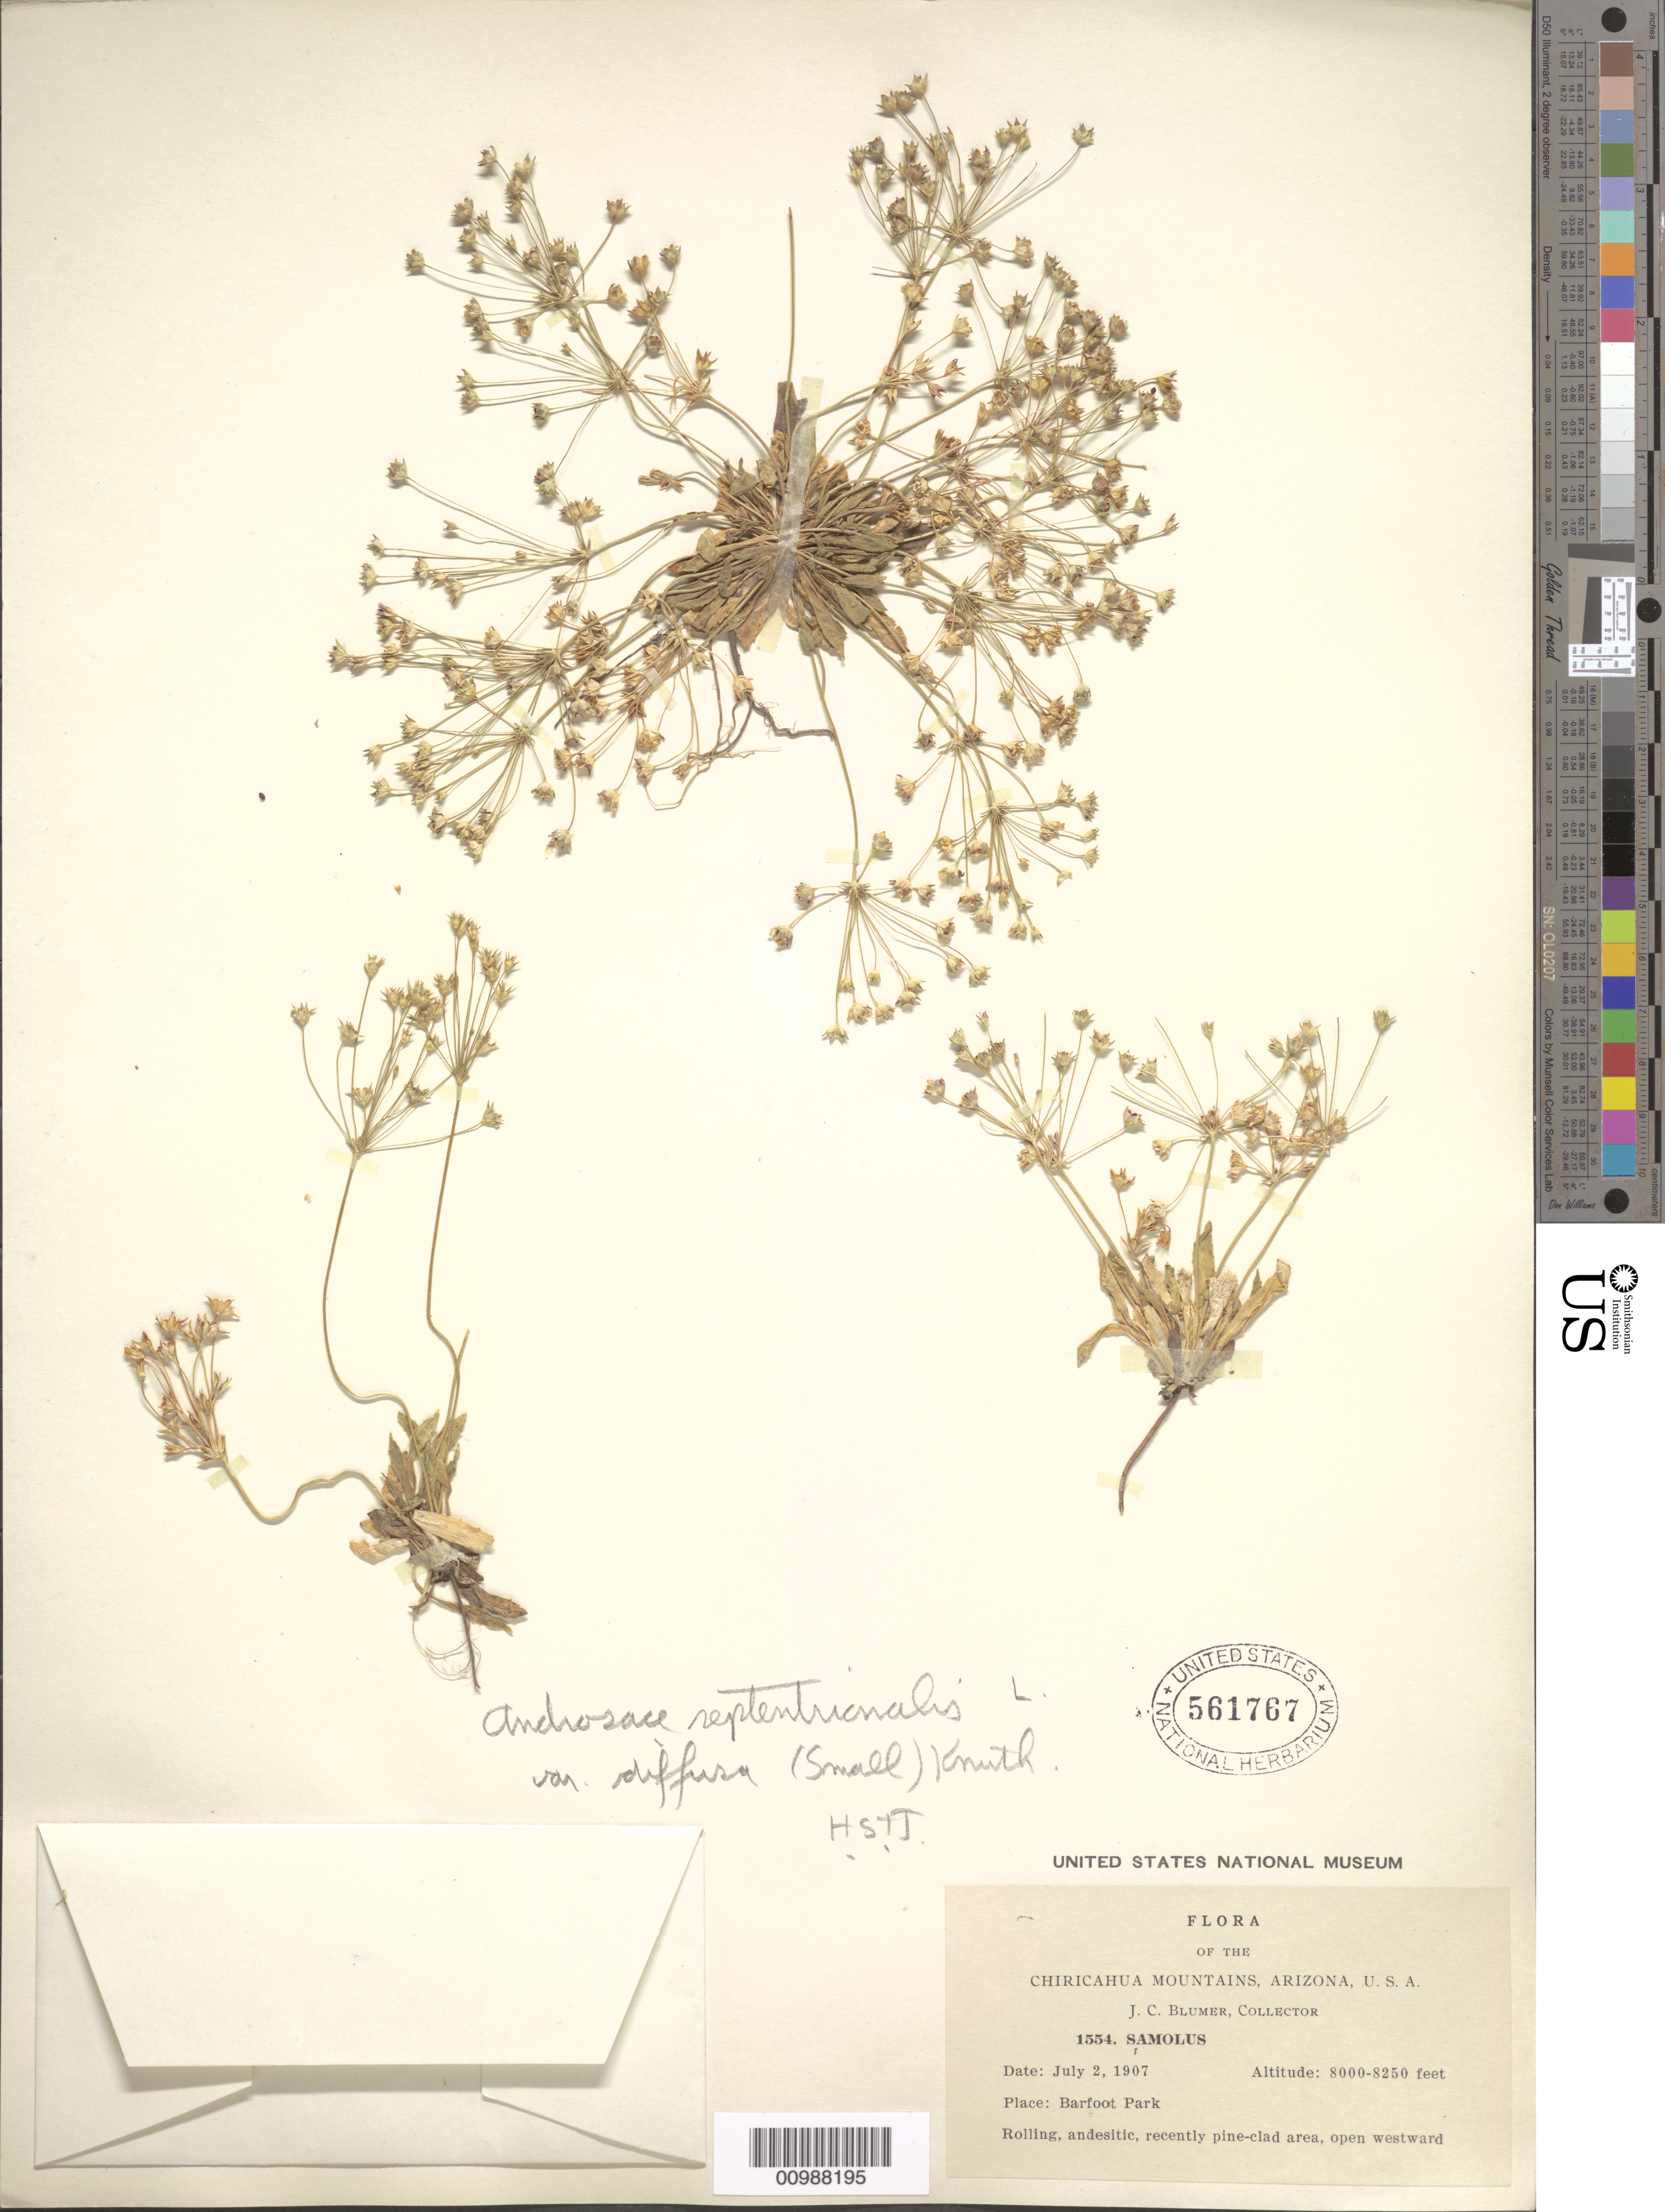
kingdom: Plantae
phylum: Tracheophyta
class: Magnoliopsida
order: Ericales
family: Primulaceae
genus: Androsace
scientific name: Androsace septentrionalis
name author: L.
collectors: J. C. Blumer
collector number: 1554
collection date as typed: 02 Jul 1907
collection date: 1907-07-02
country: United States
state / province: Arizona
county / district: Cochise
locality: Chiricahua Mountains, Barfoot Park. Rolling, andestic, recently pine-clad area. Open westward.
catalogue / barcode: US 561767